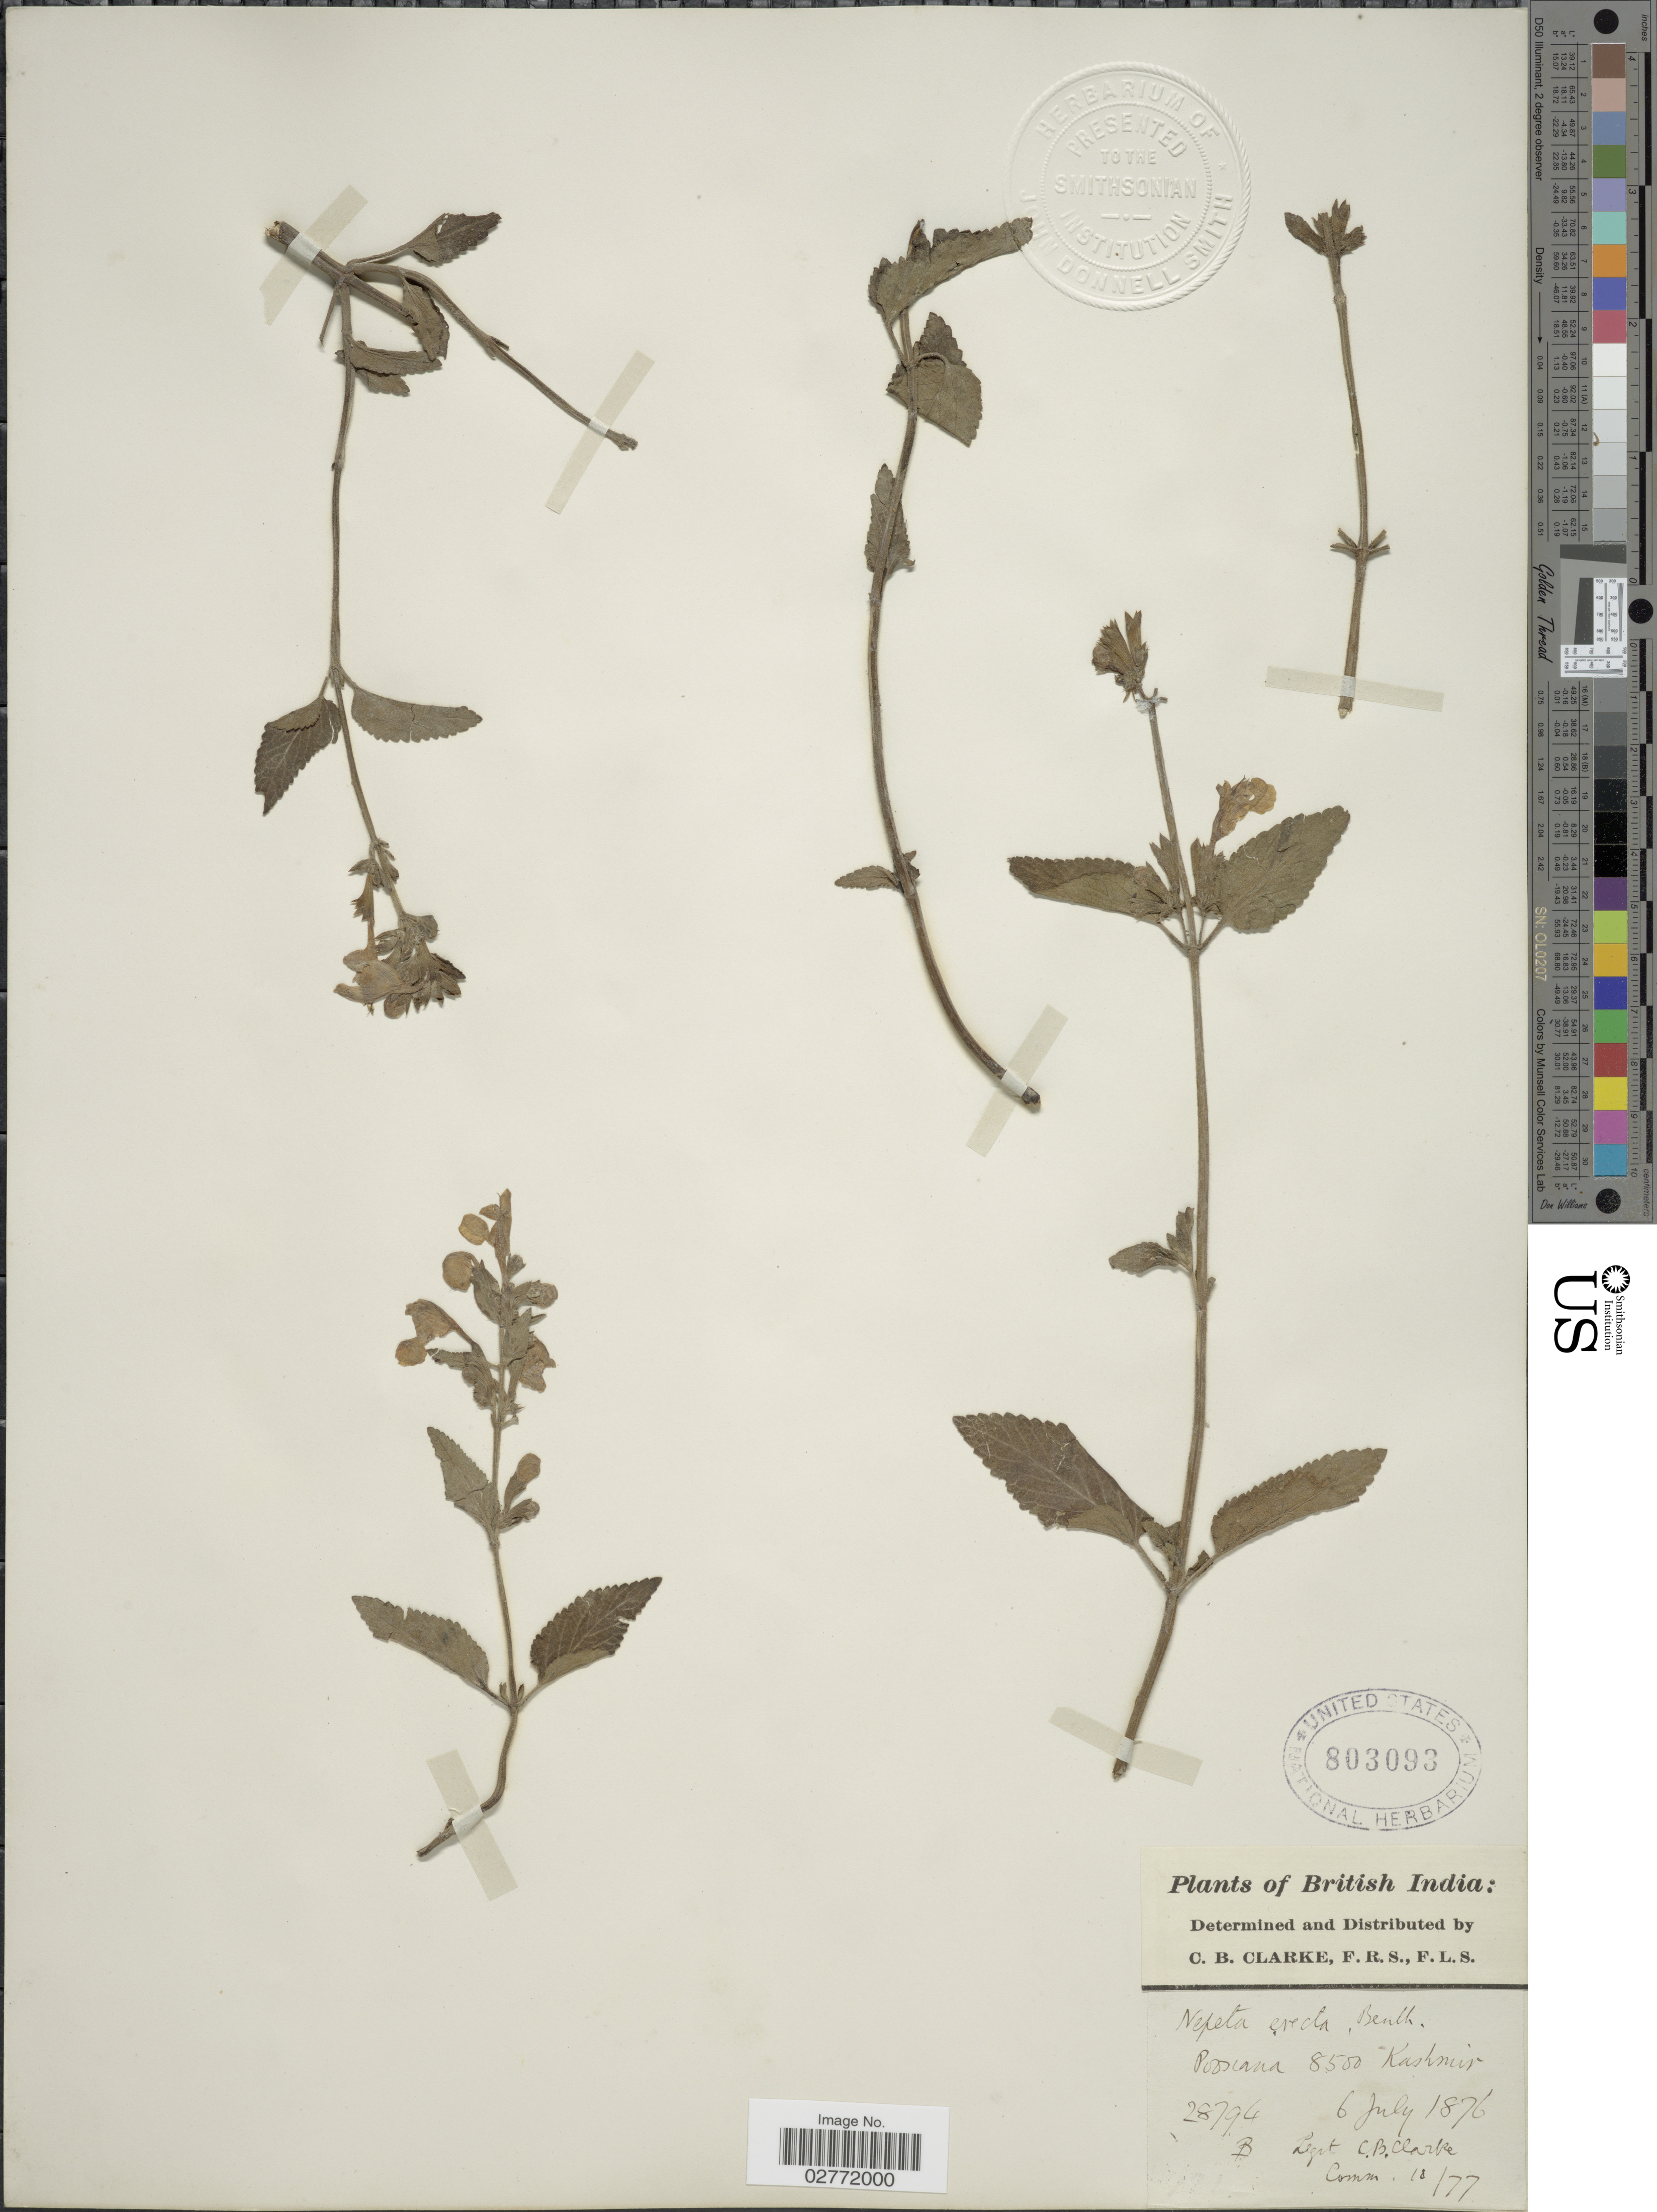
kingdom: Plantae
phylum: Tracheophyta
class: Magnoliopsida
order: Lamiales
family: Lamiaceae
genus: Nepeta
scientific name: Nepeta erecta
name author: (Royle ex Benth.) Benth.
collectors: C. B. Clarke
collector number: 28794B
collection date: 1876-07-06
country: India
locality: British India, Pooscana, Kashmir.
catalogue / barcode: US 803093